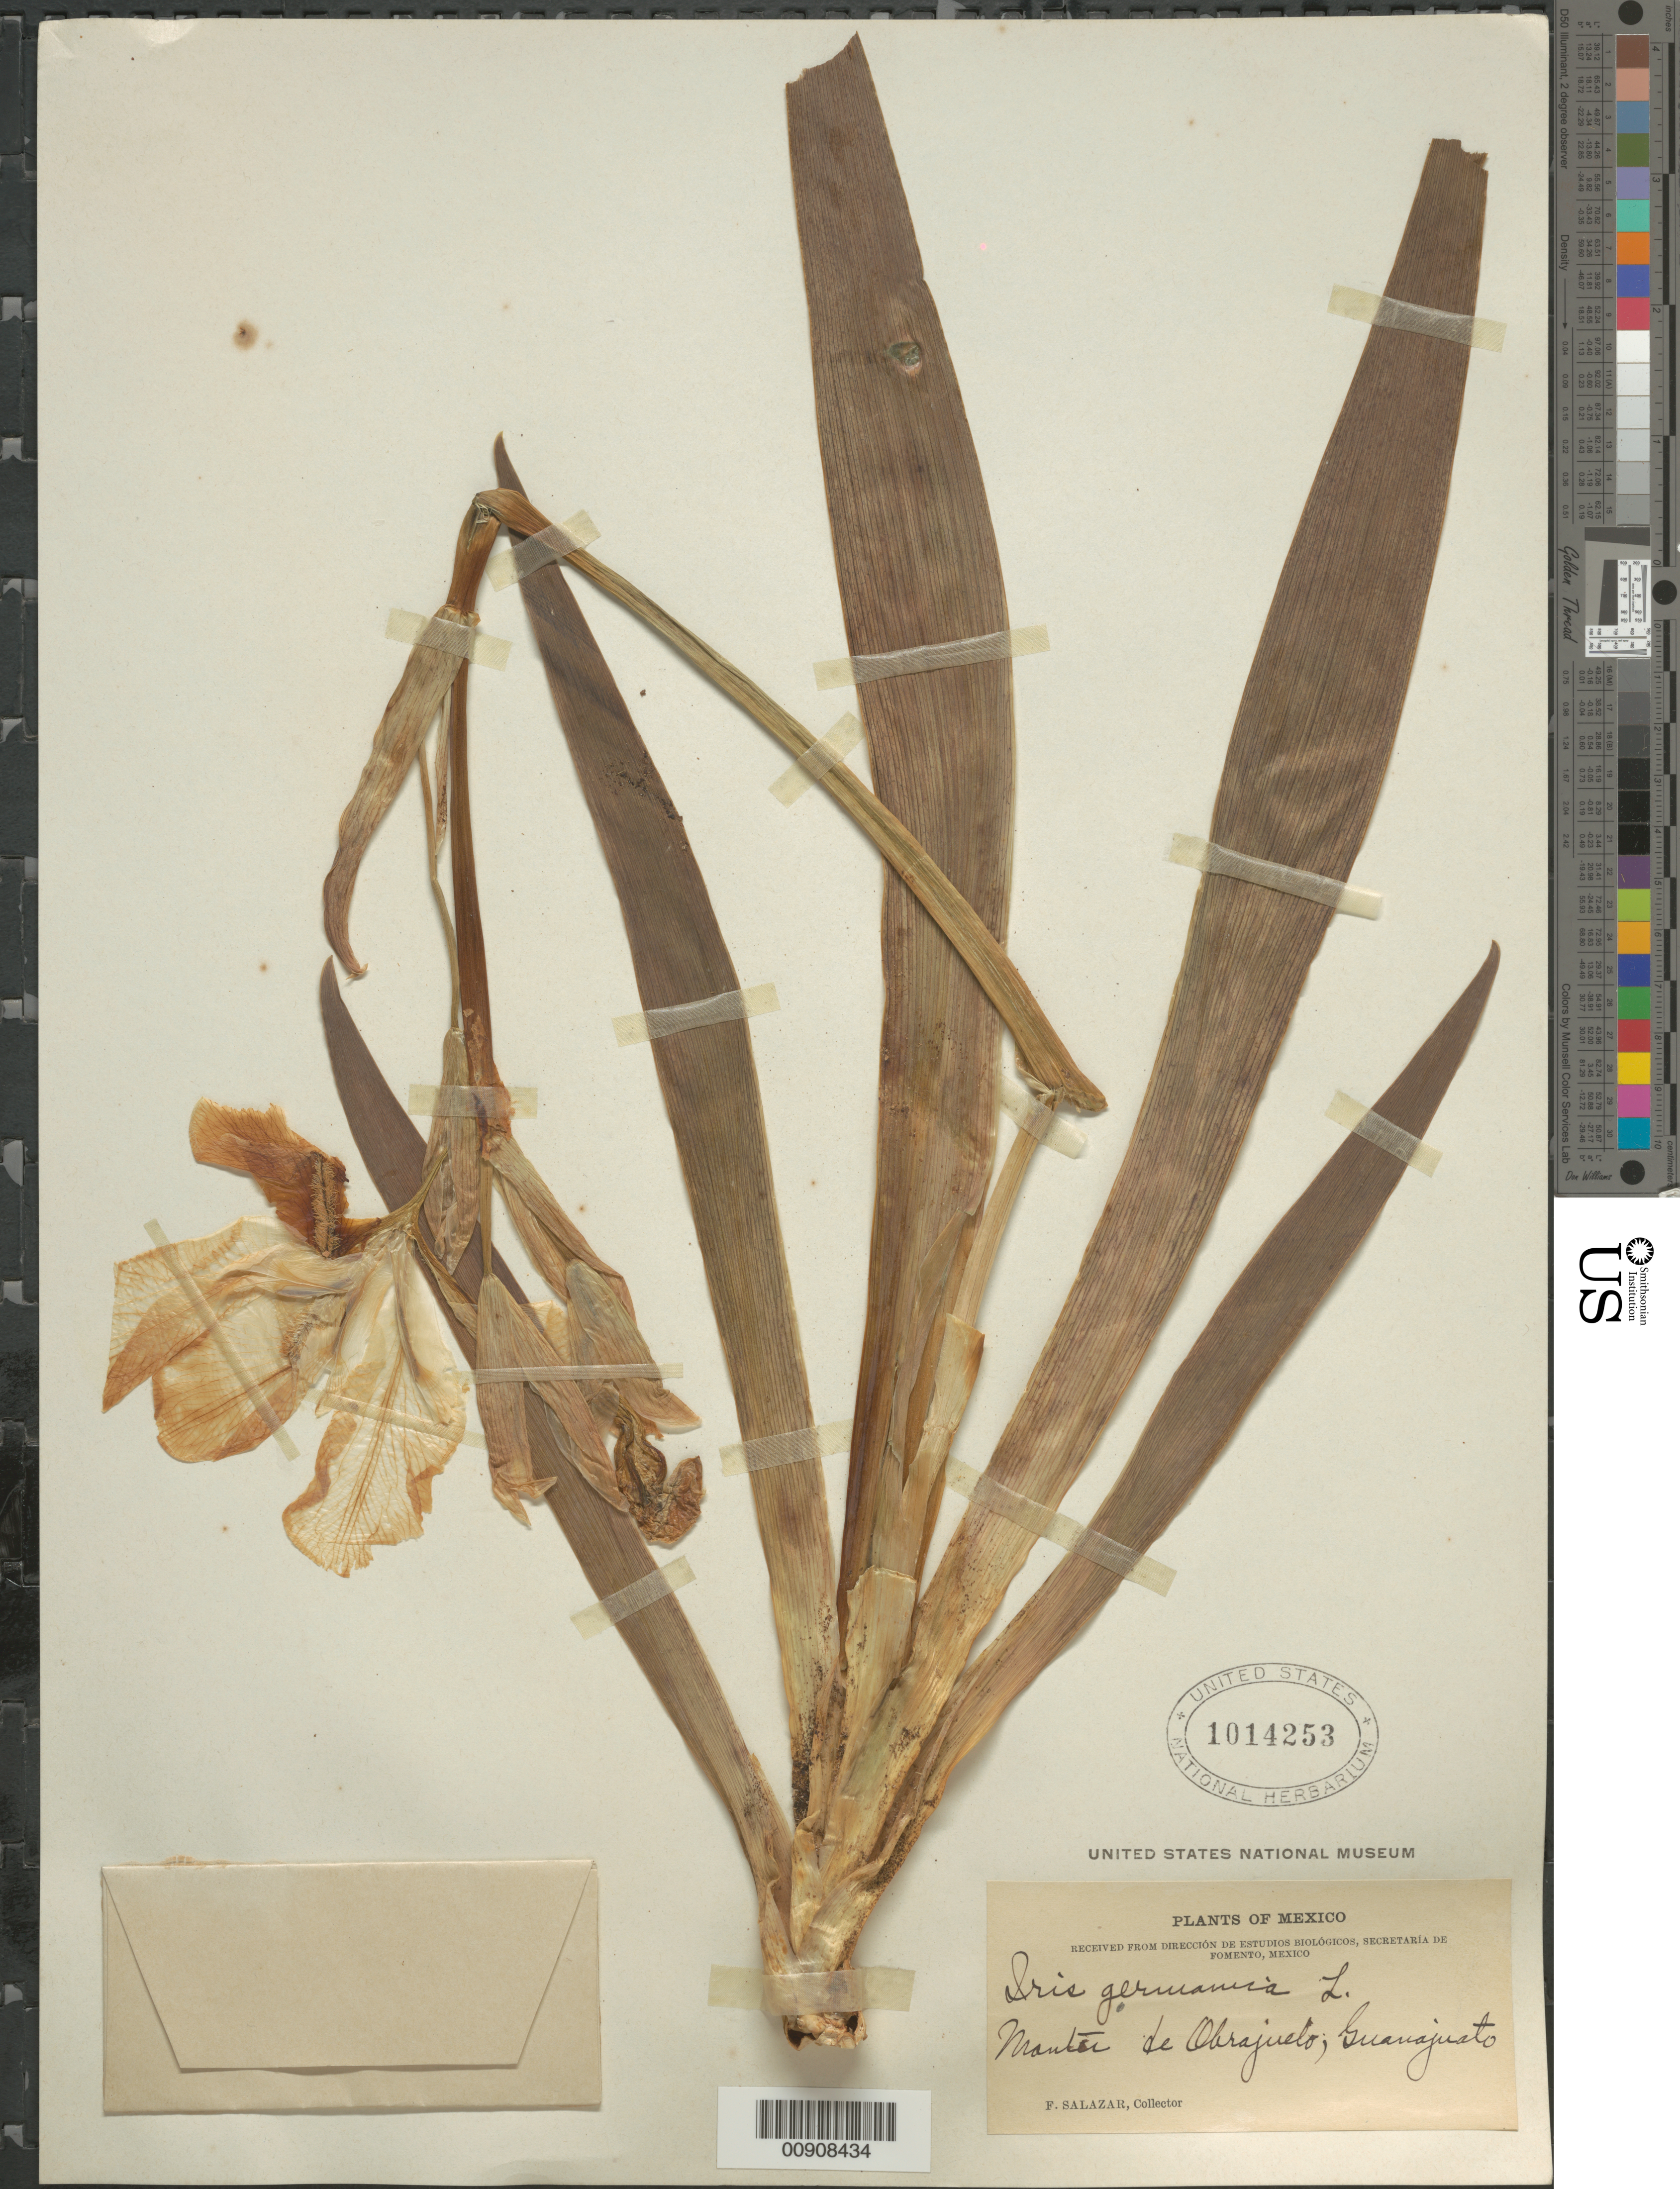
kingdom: Plantae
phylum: Tracheophyta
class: Liliopsida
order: Asparagales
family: Iridaceae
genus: Iris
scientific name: Iris sp.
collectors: F. Salazar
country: Mexico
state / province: Guanajuato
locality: Montes de Obrajuelo, Guanajuato.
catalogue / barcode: US 1014253